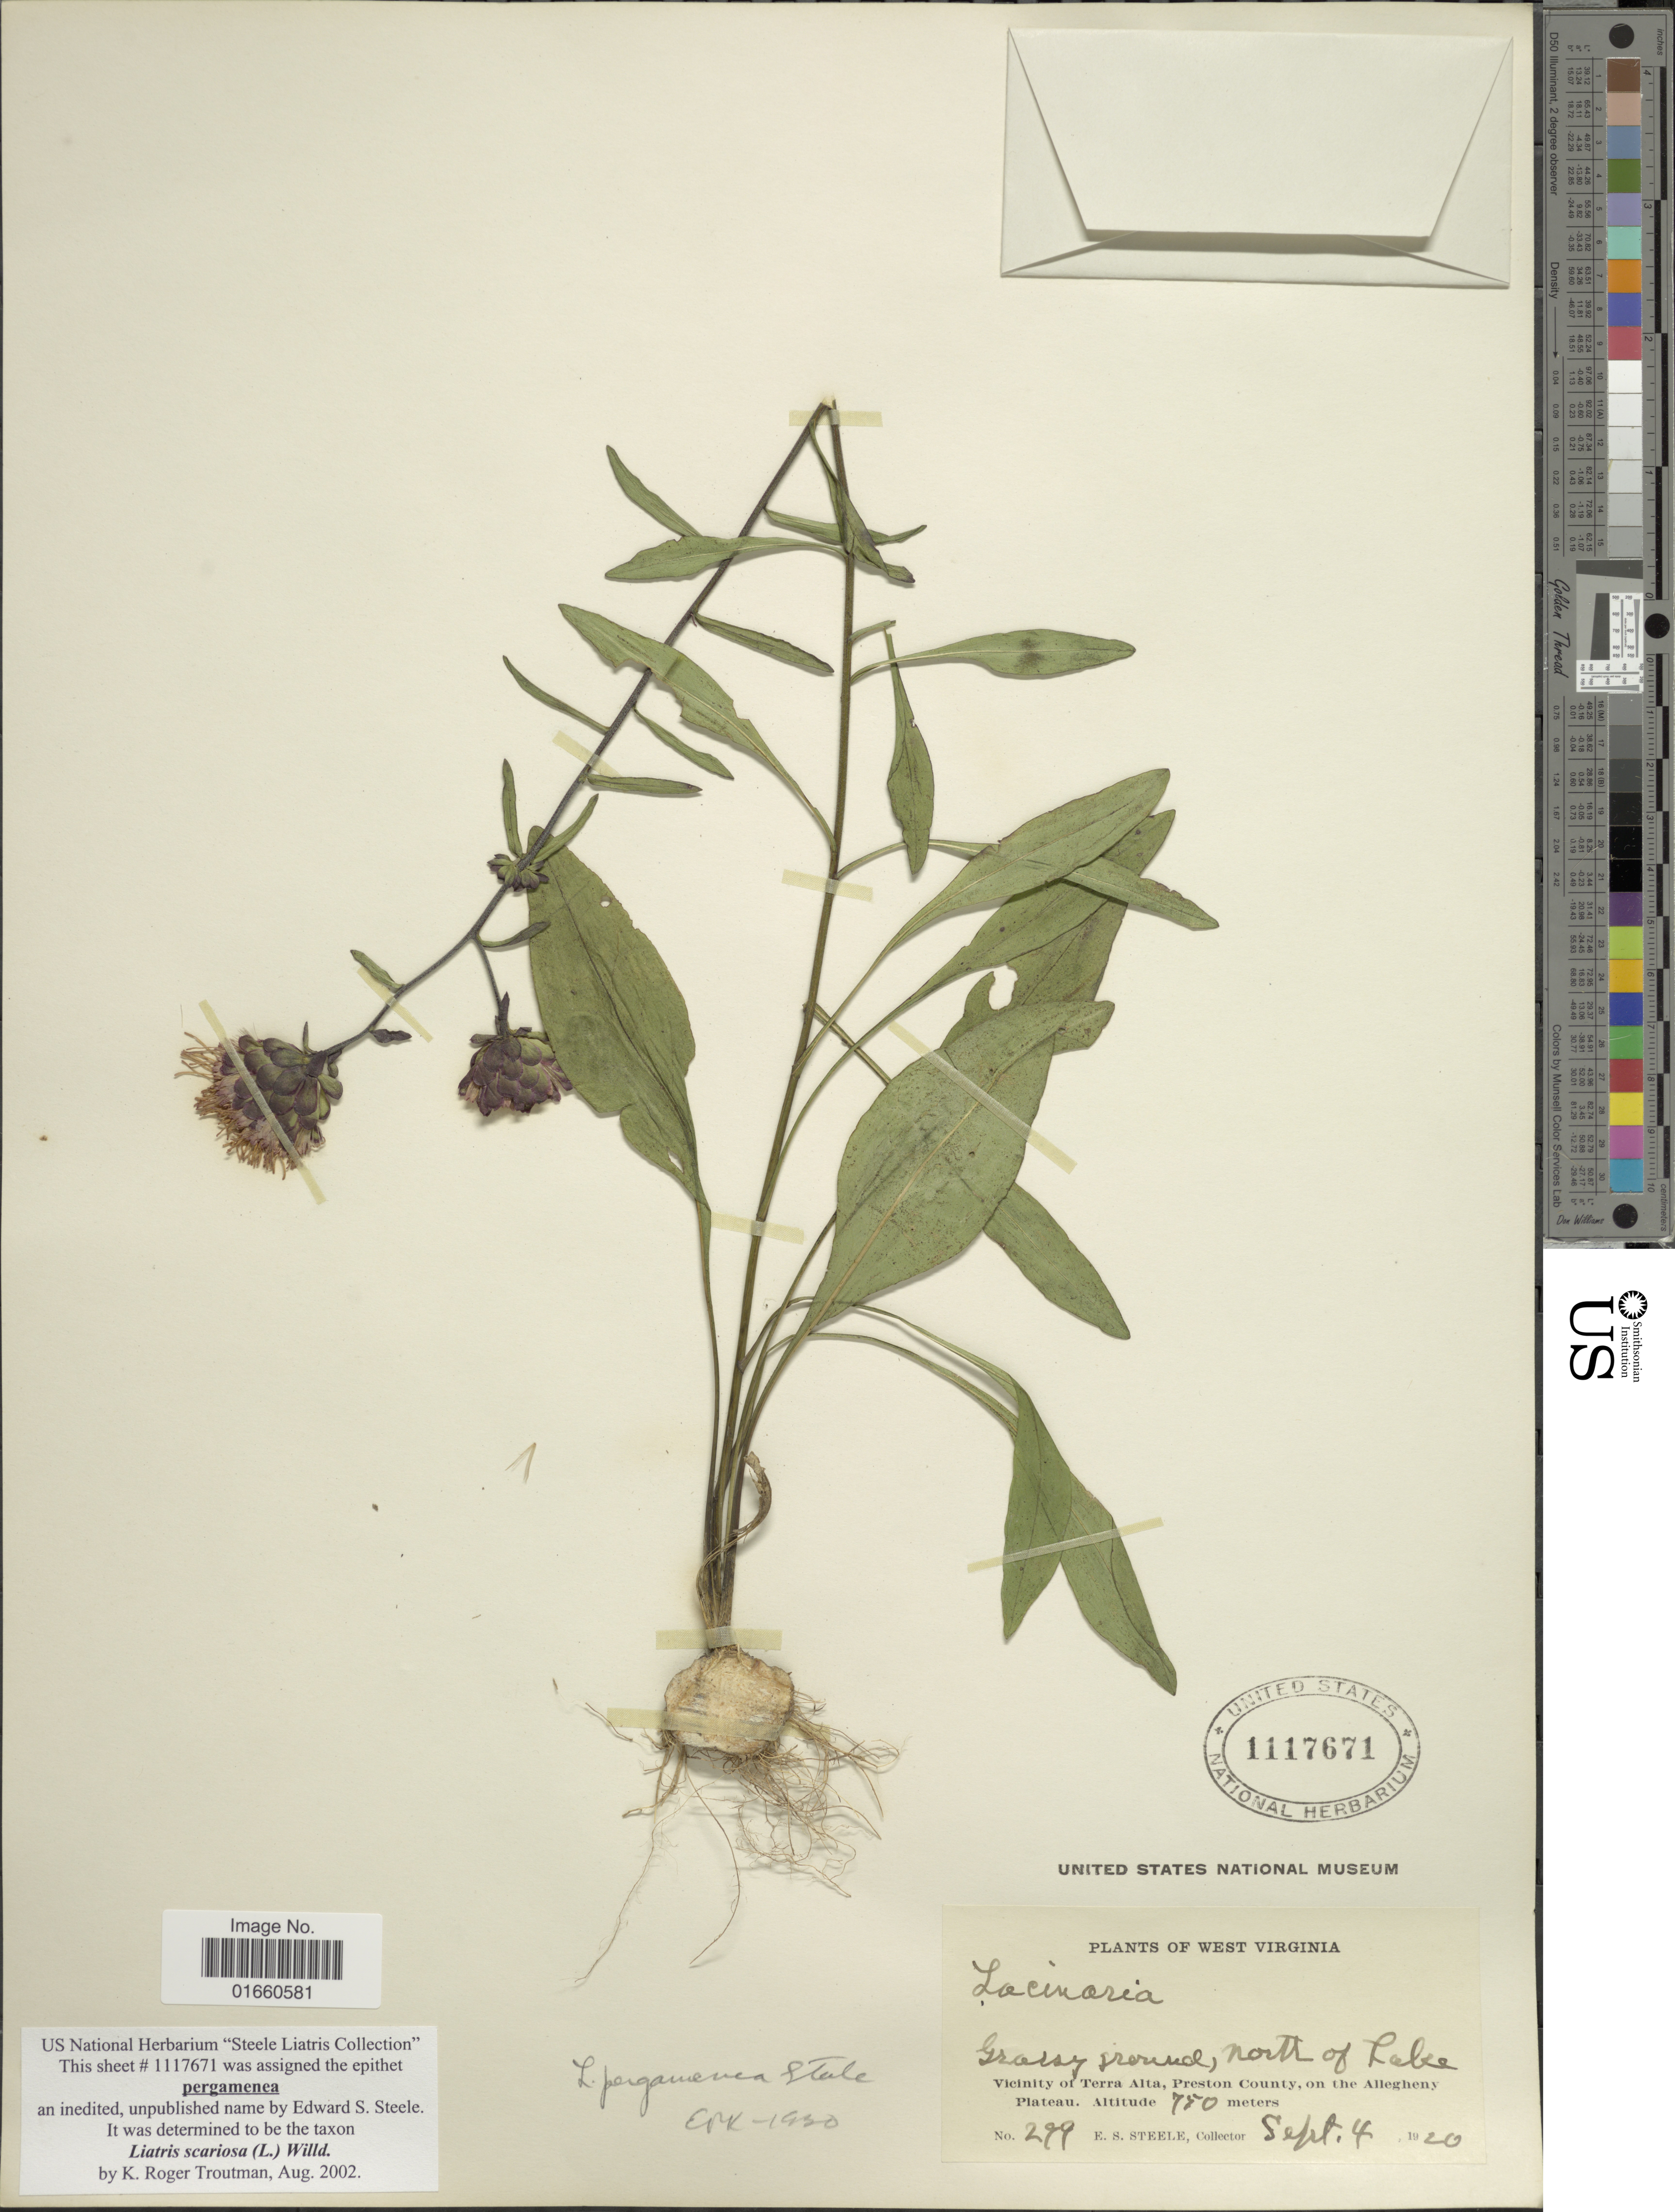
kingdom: Plantae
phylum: Tracheophyta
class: Magnoliopsida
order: Asterales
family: Asteraceae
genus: Liatris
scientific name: Liatris scariosa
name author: (L.) Willd.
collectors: E. Steele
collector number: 299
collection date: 1920-09-04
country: United States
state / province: West Virginia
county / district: Preston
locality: Grassy ground, north of Lake, Vicinity of Terra Alta, Preston County, on the Allegheny Plateau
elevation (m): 750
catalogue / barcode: US 1117671